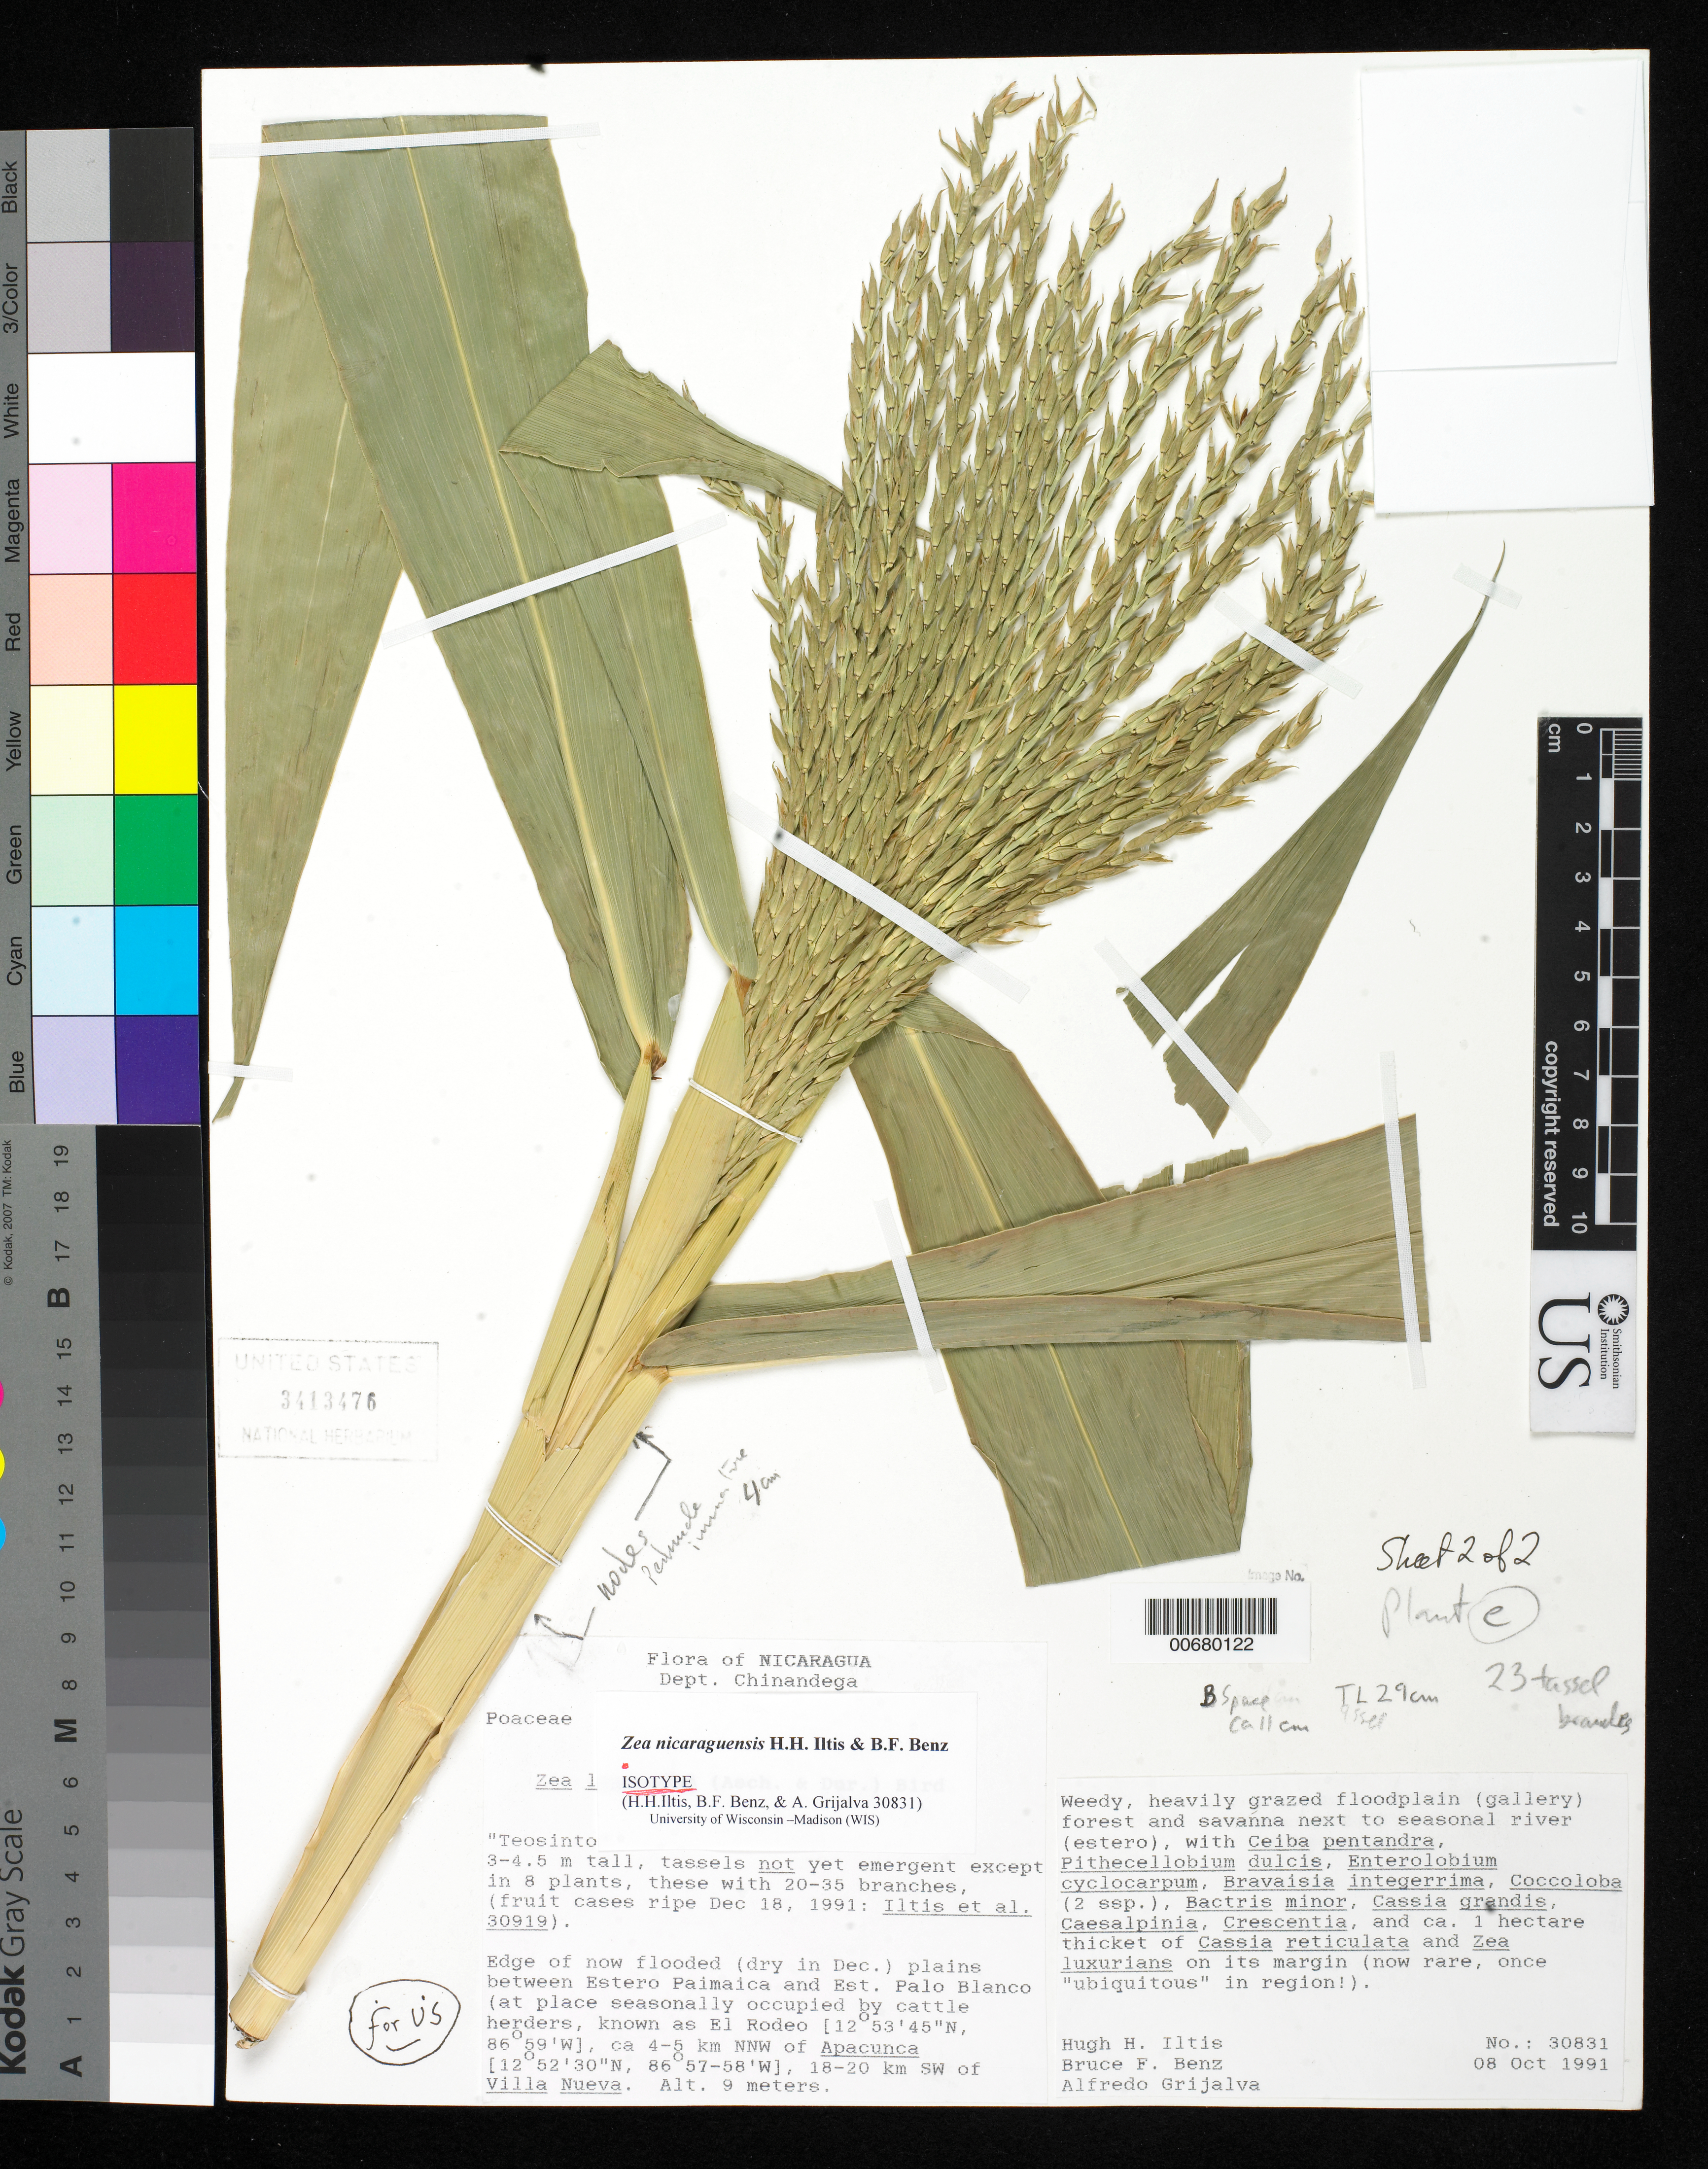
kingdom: Plantae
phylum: Tracheophyta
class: Liliopsida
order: Poales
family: Poaceae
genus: Zea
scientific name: Zea nicaraguensis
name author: Iltis & Benz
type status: Isotype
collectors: H. H. Iltis, B. F. Benz & A. Grijalva P.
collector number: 30831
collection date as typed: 08 Oct 1991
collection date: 1991-10-08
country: Nicaragua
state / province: Chinandega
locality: Plains between Estero Paimaico and Est. Palo Blanco (at a place seasonally occupied by herders, known as El Rodeo)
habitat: Edge of now flooded plains. Weedy, heavily grazed floodplain forest and savannah next to seasonal river.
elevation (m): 9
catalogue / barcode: US 3413476